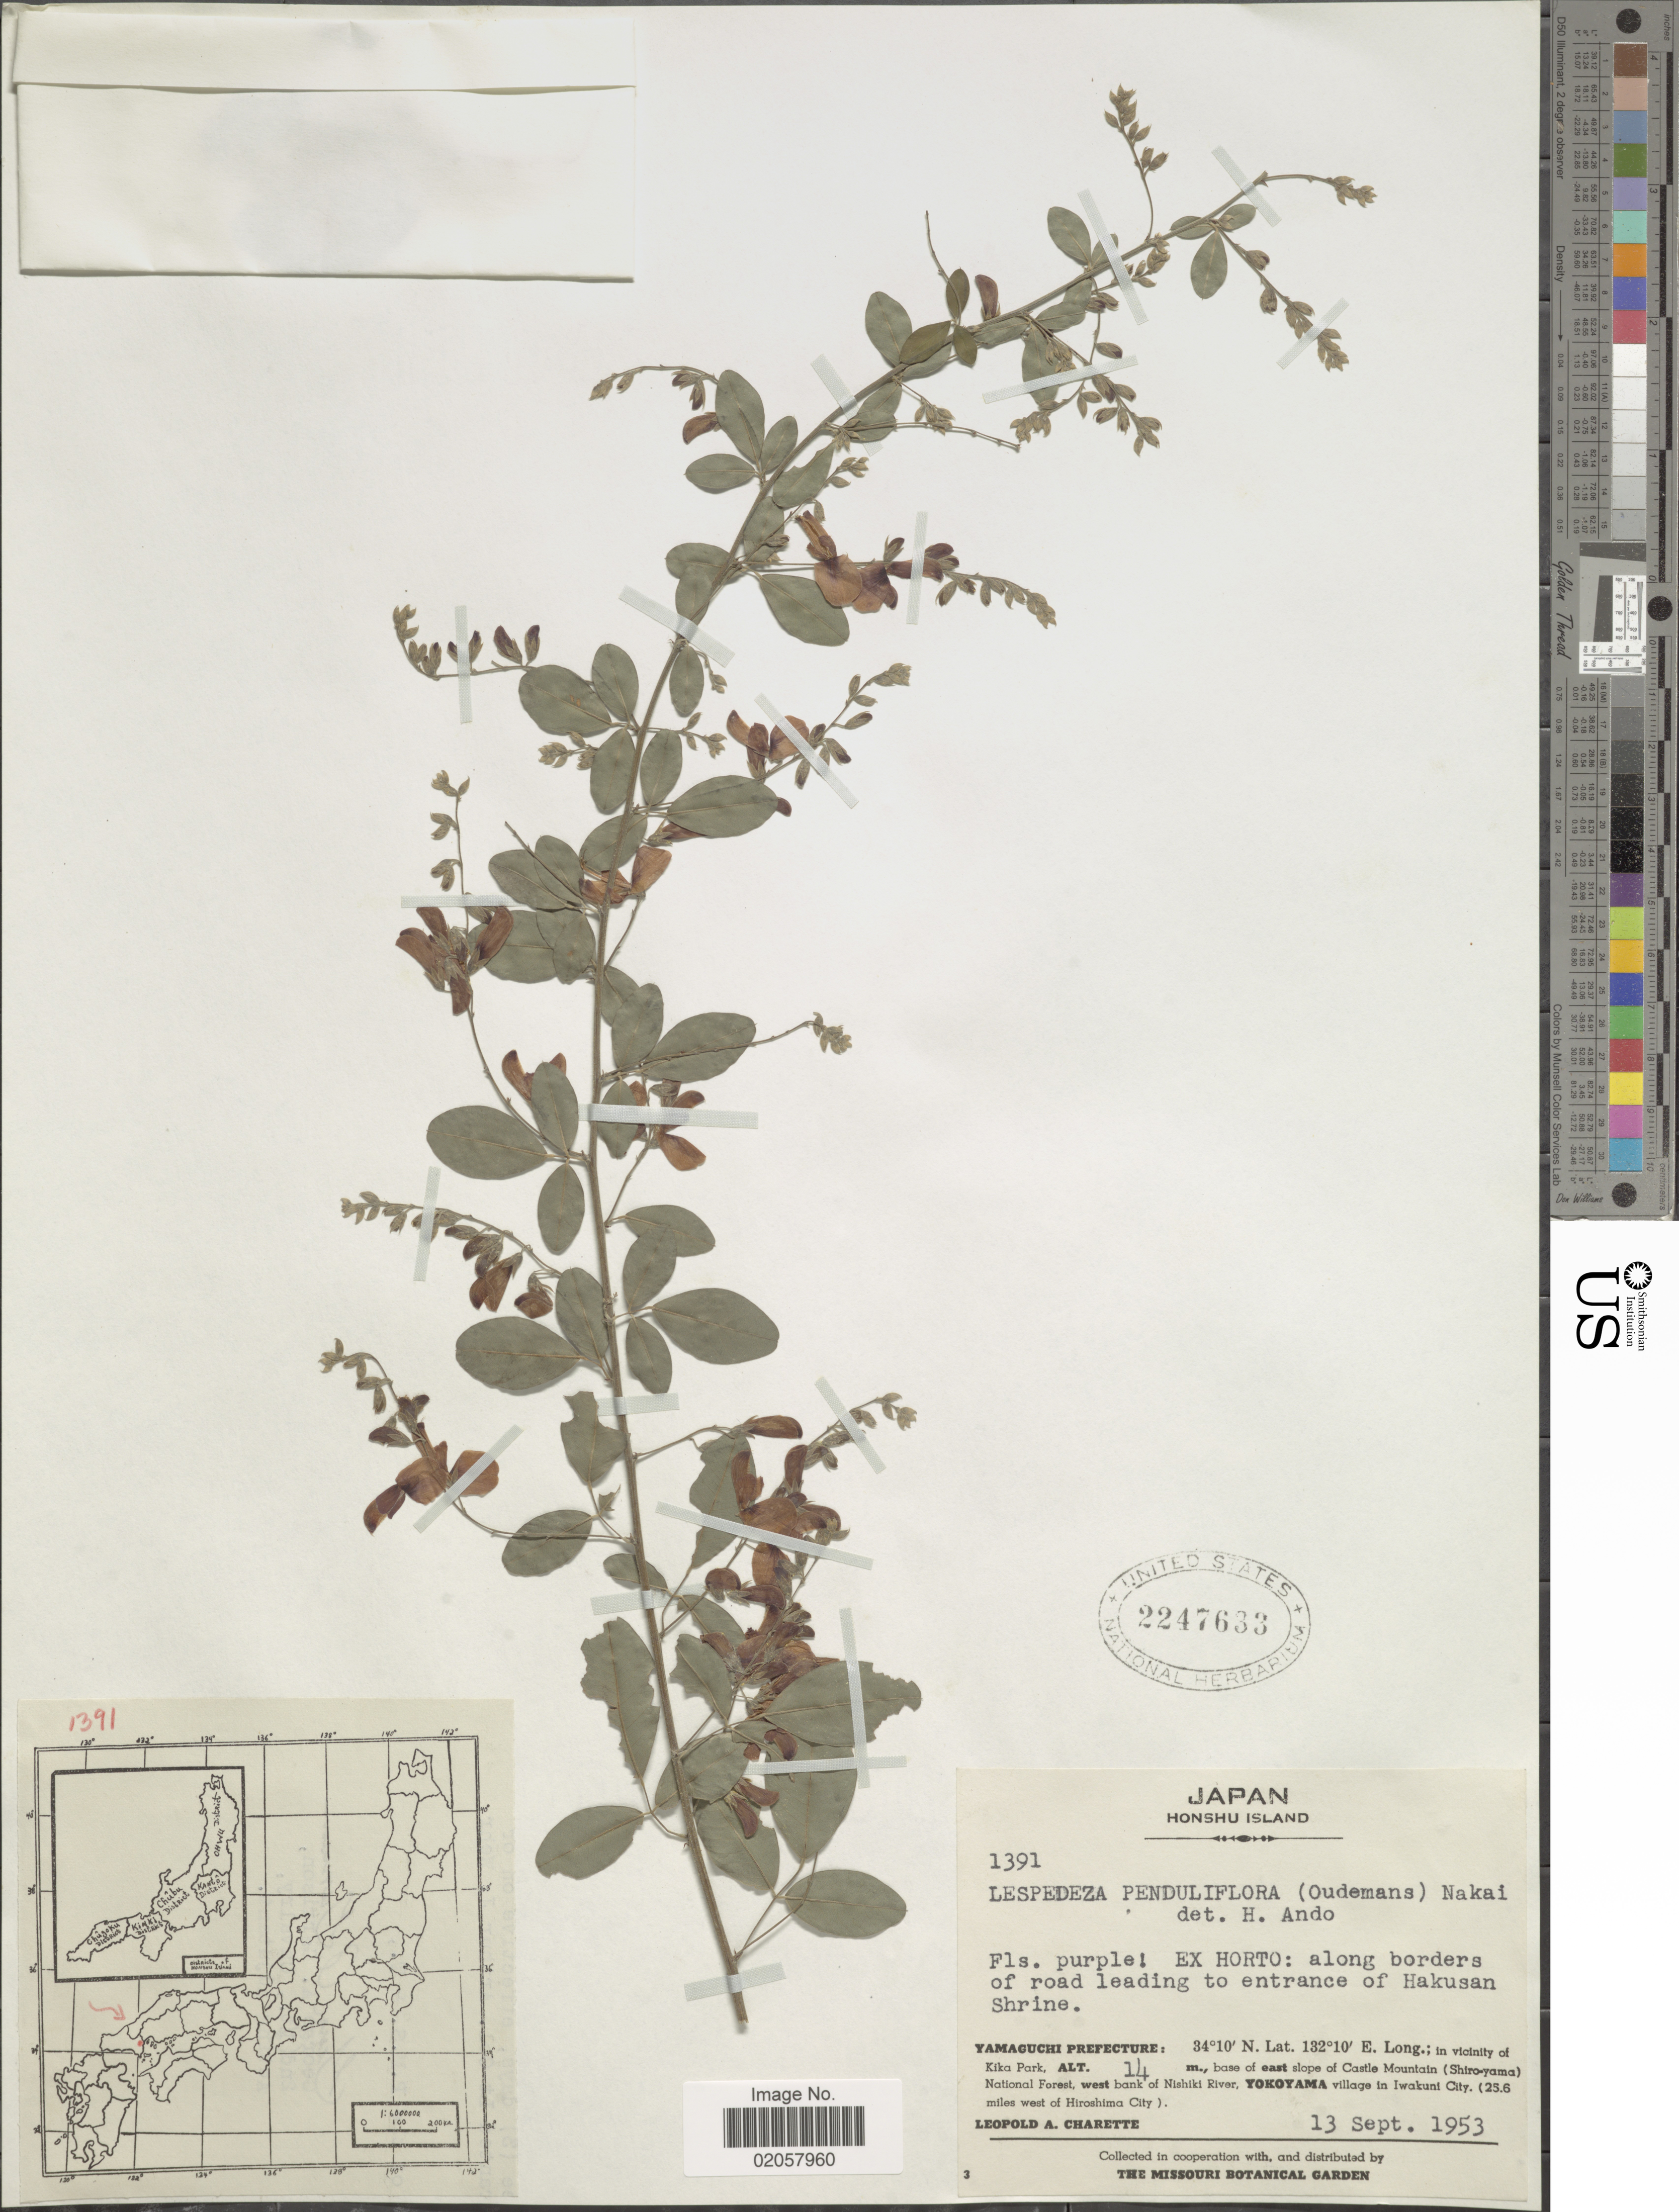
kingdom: Plantae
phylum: Tracheophyta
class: Magnoliopsida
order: Fabales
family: Fabaceae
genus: Lespedeza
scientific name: Lespedeza penduliflora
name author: (Oudem.) Nakai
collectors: L. A. Charette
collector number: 1391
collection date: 1953-09-13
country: Japan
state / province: Yamaguti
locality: Honshu Island, Yamaguchi Prefecture, in vicinity of Kika Park, base of east slope of castle Mountain (Shiro-yama) National Forest, Yokoyama village in Iwakuni City (25.5 miles west of Hiroshima City)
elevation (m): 14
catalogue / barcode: US 2247633